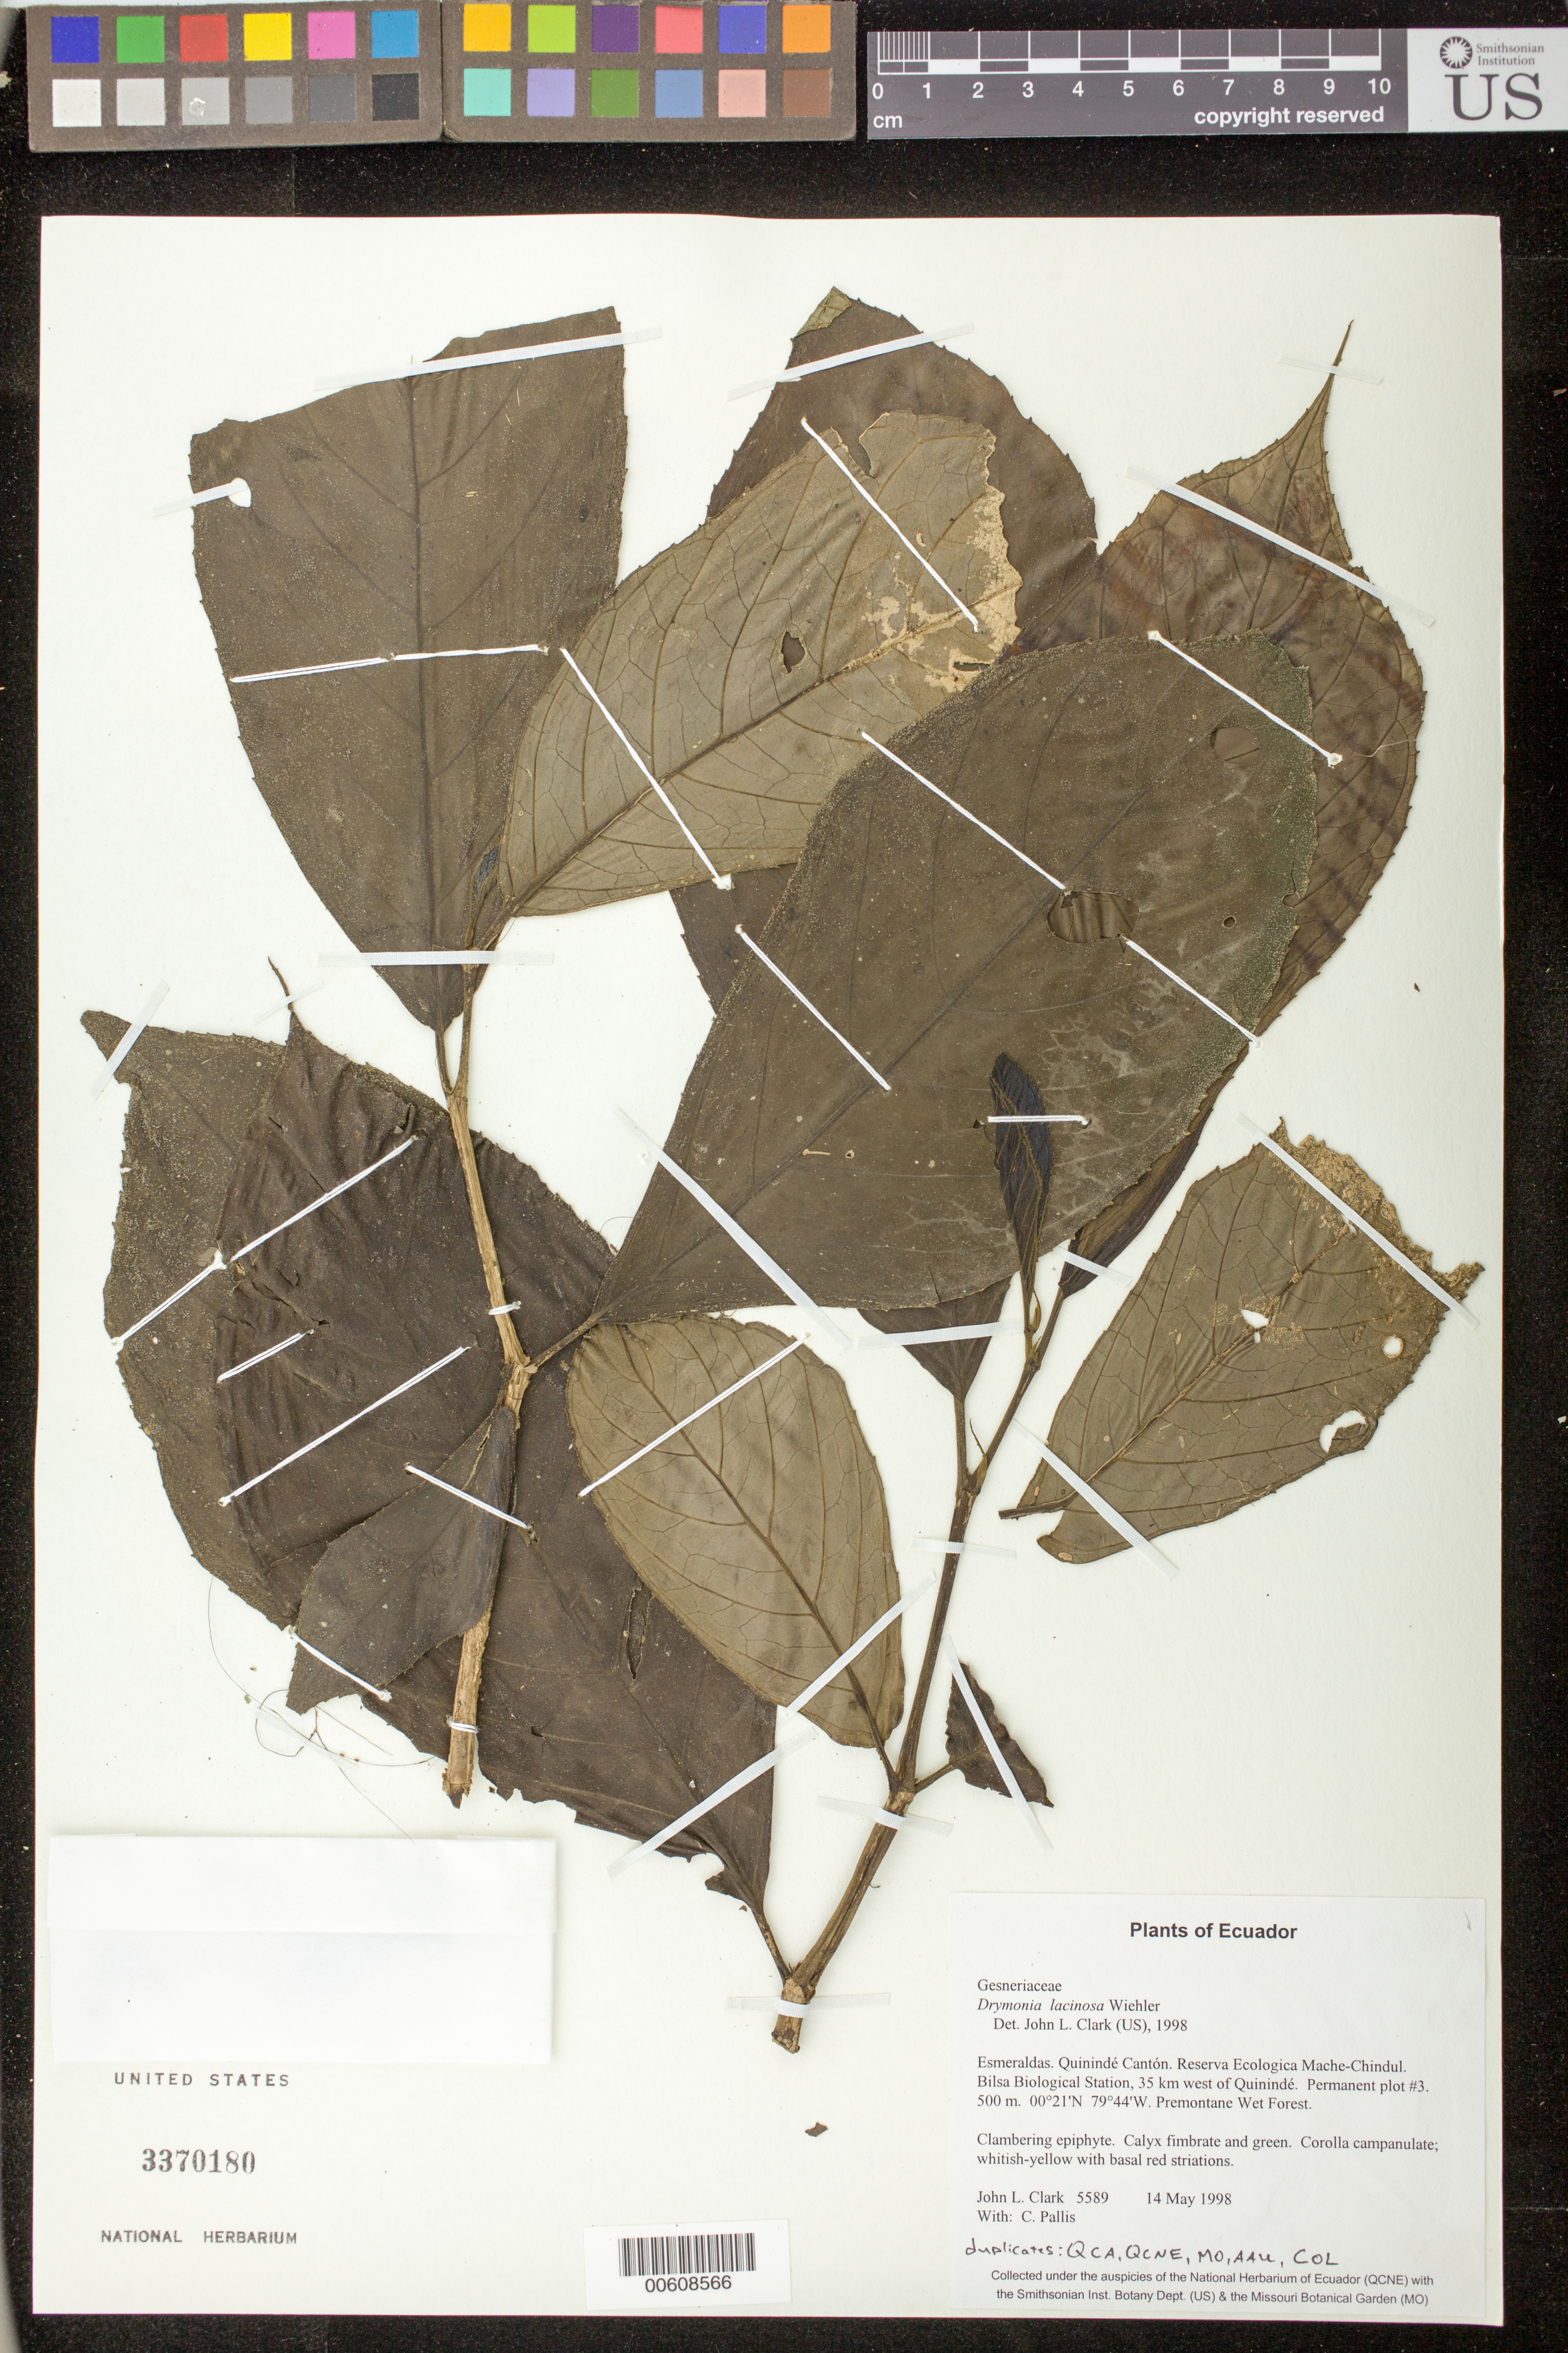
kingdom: Plantae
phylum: Tracheophyta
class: Magnoliopsida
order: Lamiales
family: Gesneriaceae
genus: Drymonia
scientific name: Drymonia laciniosa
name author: Wiehler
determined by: Clark, J. L., (SEL), The Marie Selby Botanical Garden (UNITED STATES)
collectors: J. L. Clark & C. Pallis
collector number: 5589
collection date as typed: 14 May 1998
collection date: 1998-05-14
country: Ecuador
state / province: Esmeraldas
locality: Quinindé Cantón. Reserva Ecologica Mache-Chindul. Bilsa Biological Station, 35 km west of Quinindé. Permanent plot #3.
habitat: Premontane Wet Forest.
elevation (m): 500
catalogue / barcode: US 3370180